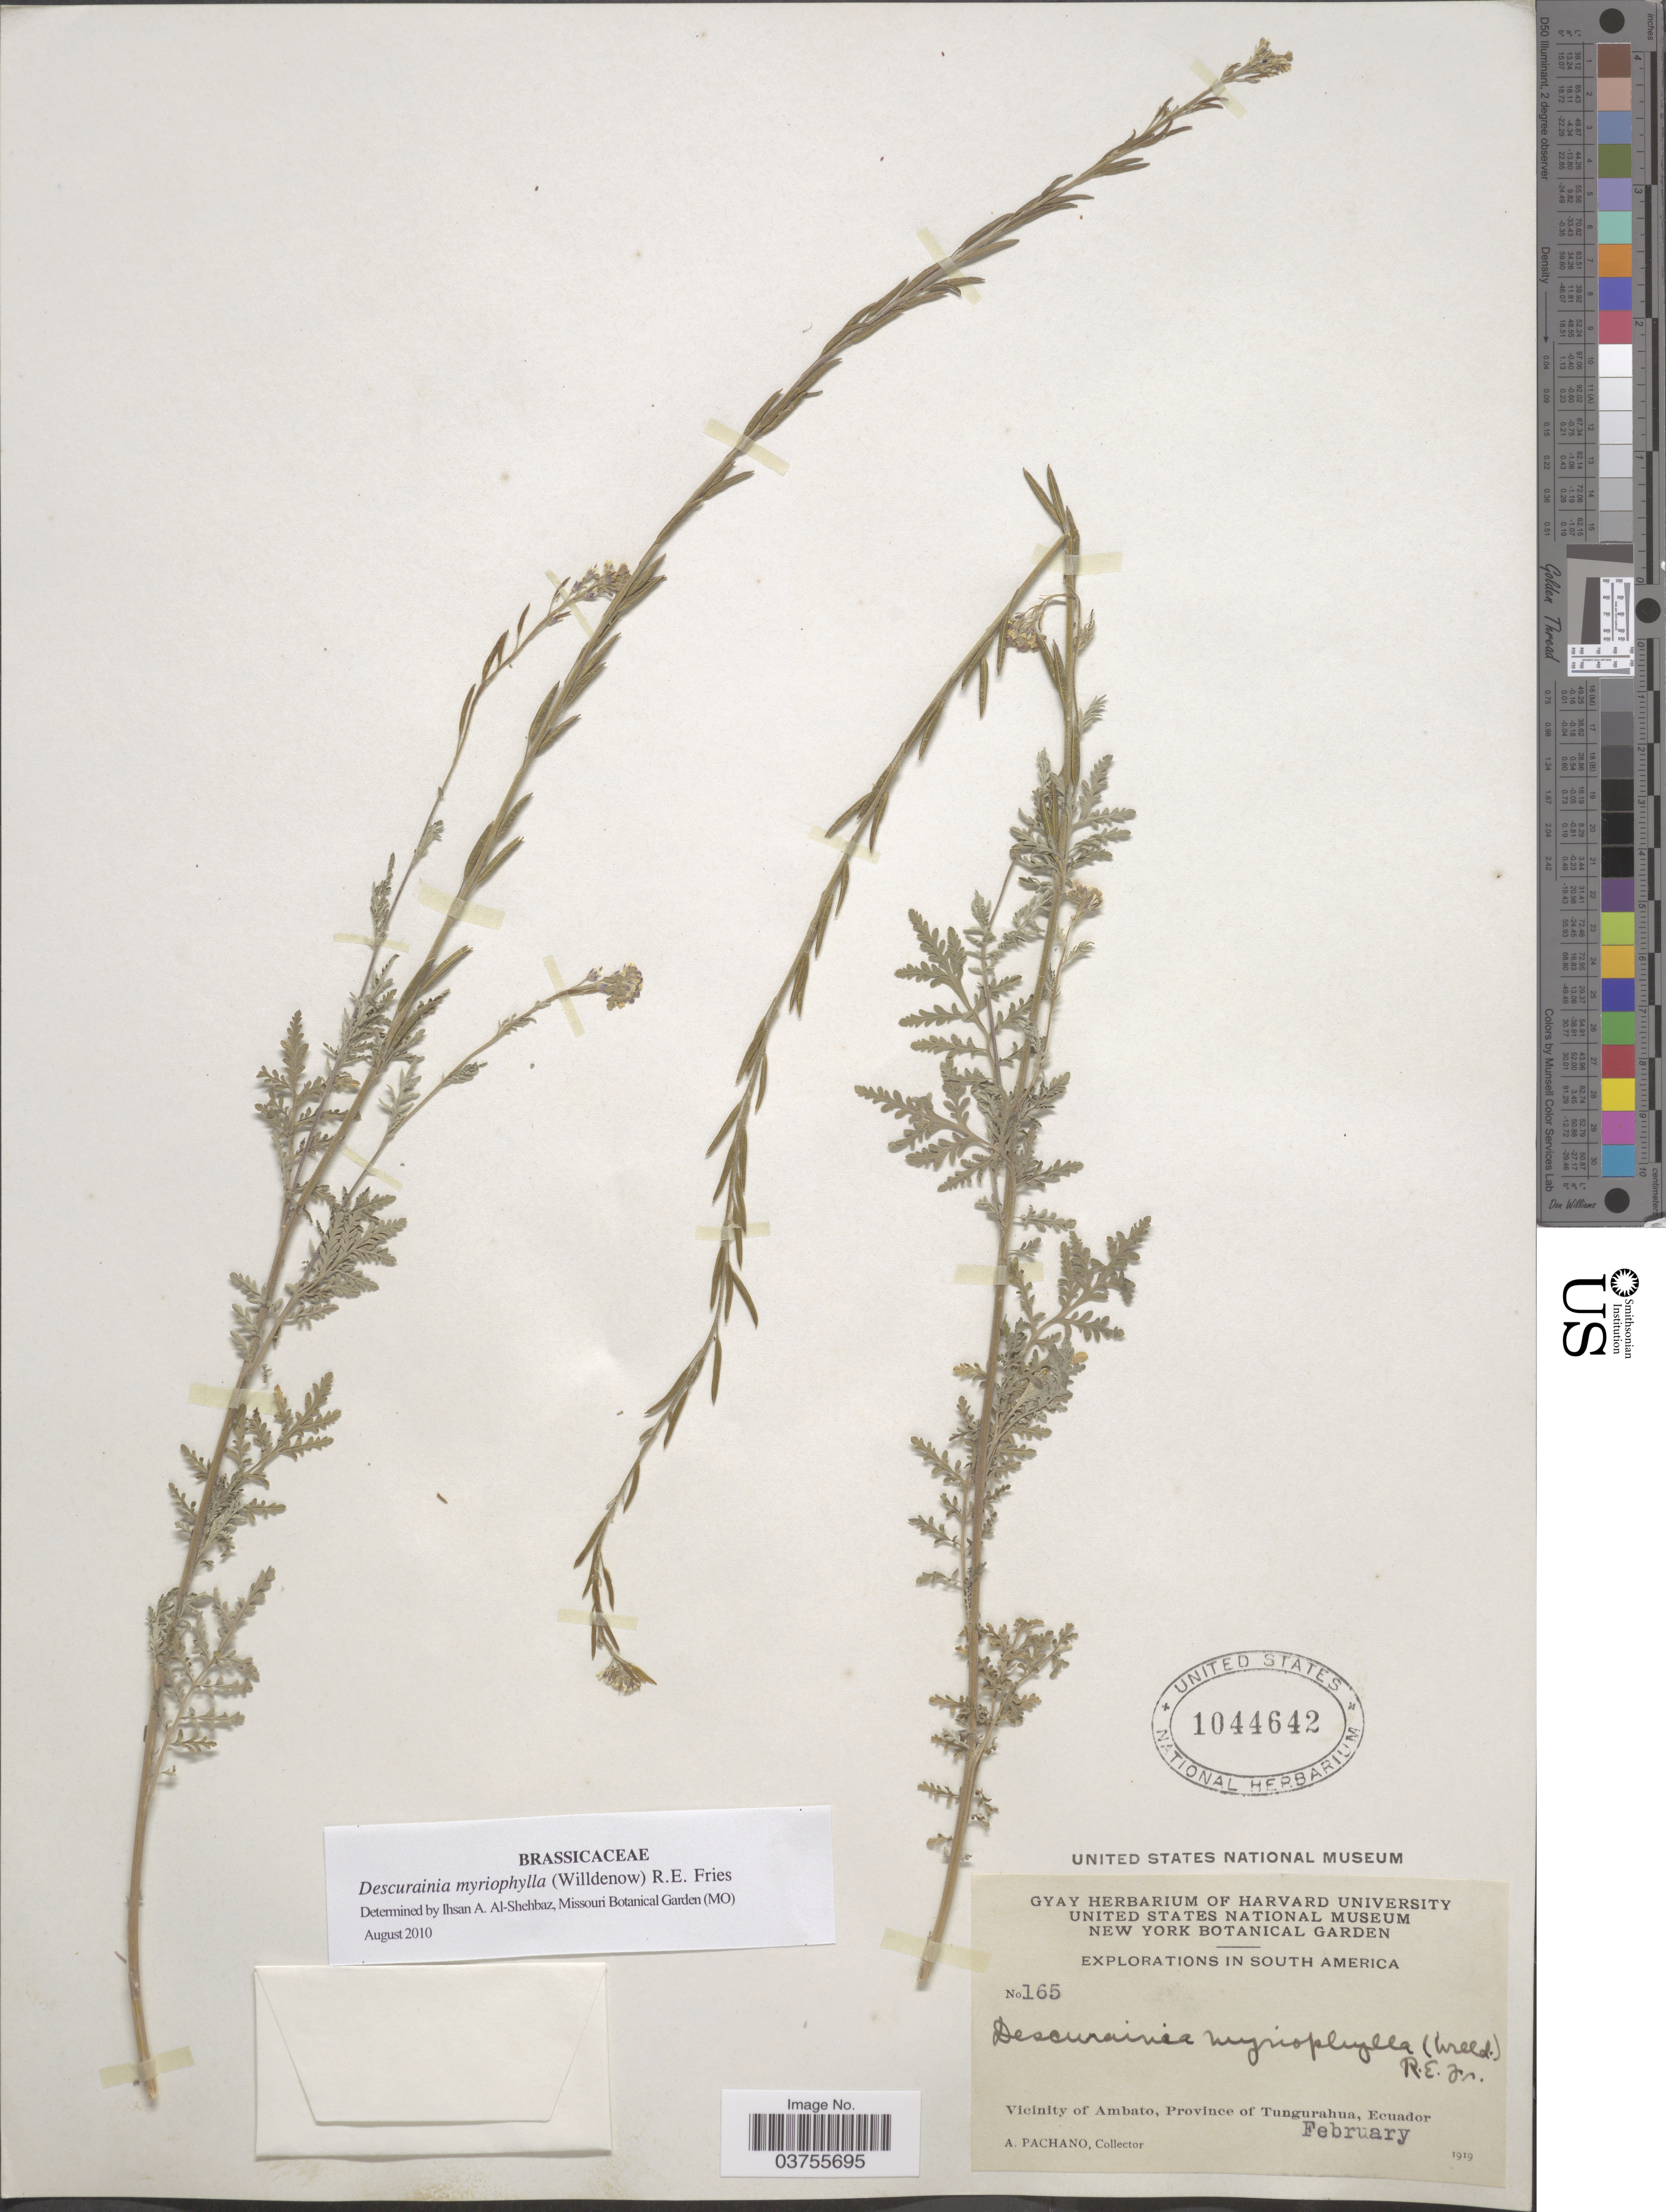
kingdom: Plantae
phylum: Tracheophyta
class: Magnoliopsida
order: Brassicales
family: Brassicaceae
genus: Descurainia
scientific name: Descurainia myriophylla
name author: (Willd.) R.E. Fr.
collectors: A. Pachano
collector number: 165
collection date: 1919-02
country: Ecuador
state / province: Tungurahua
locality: Vicinity of Ambato.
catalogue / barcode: US 1044642